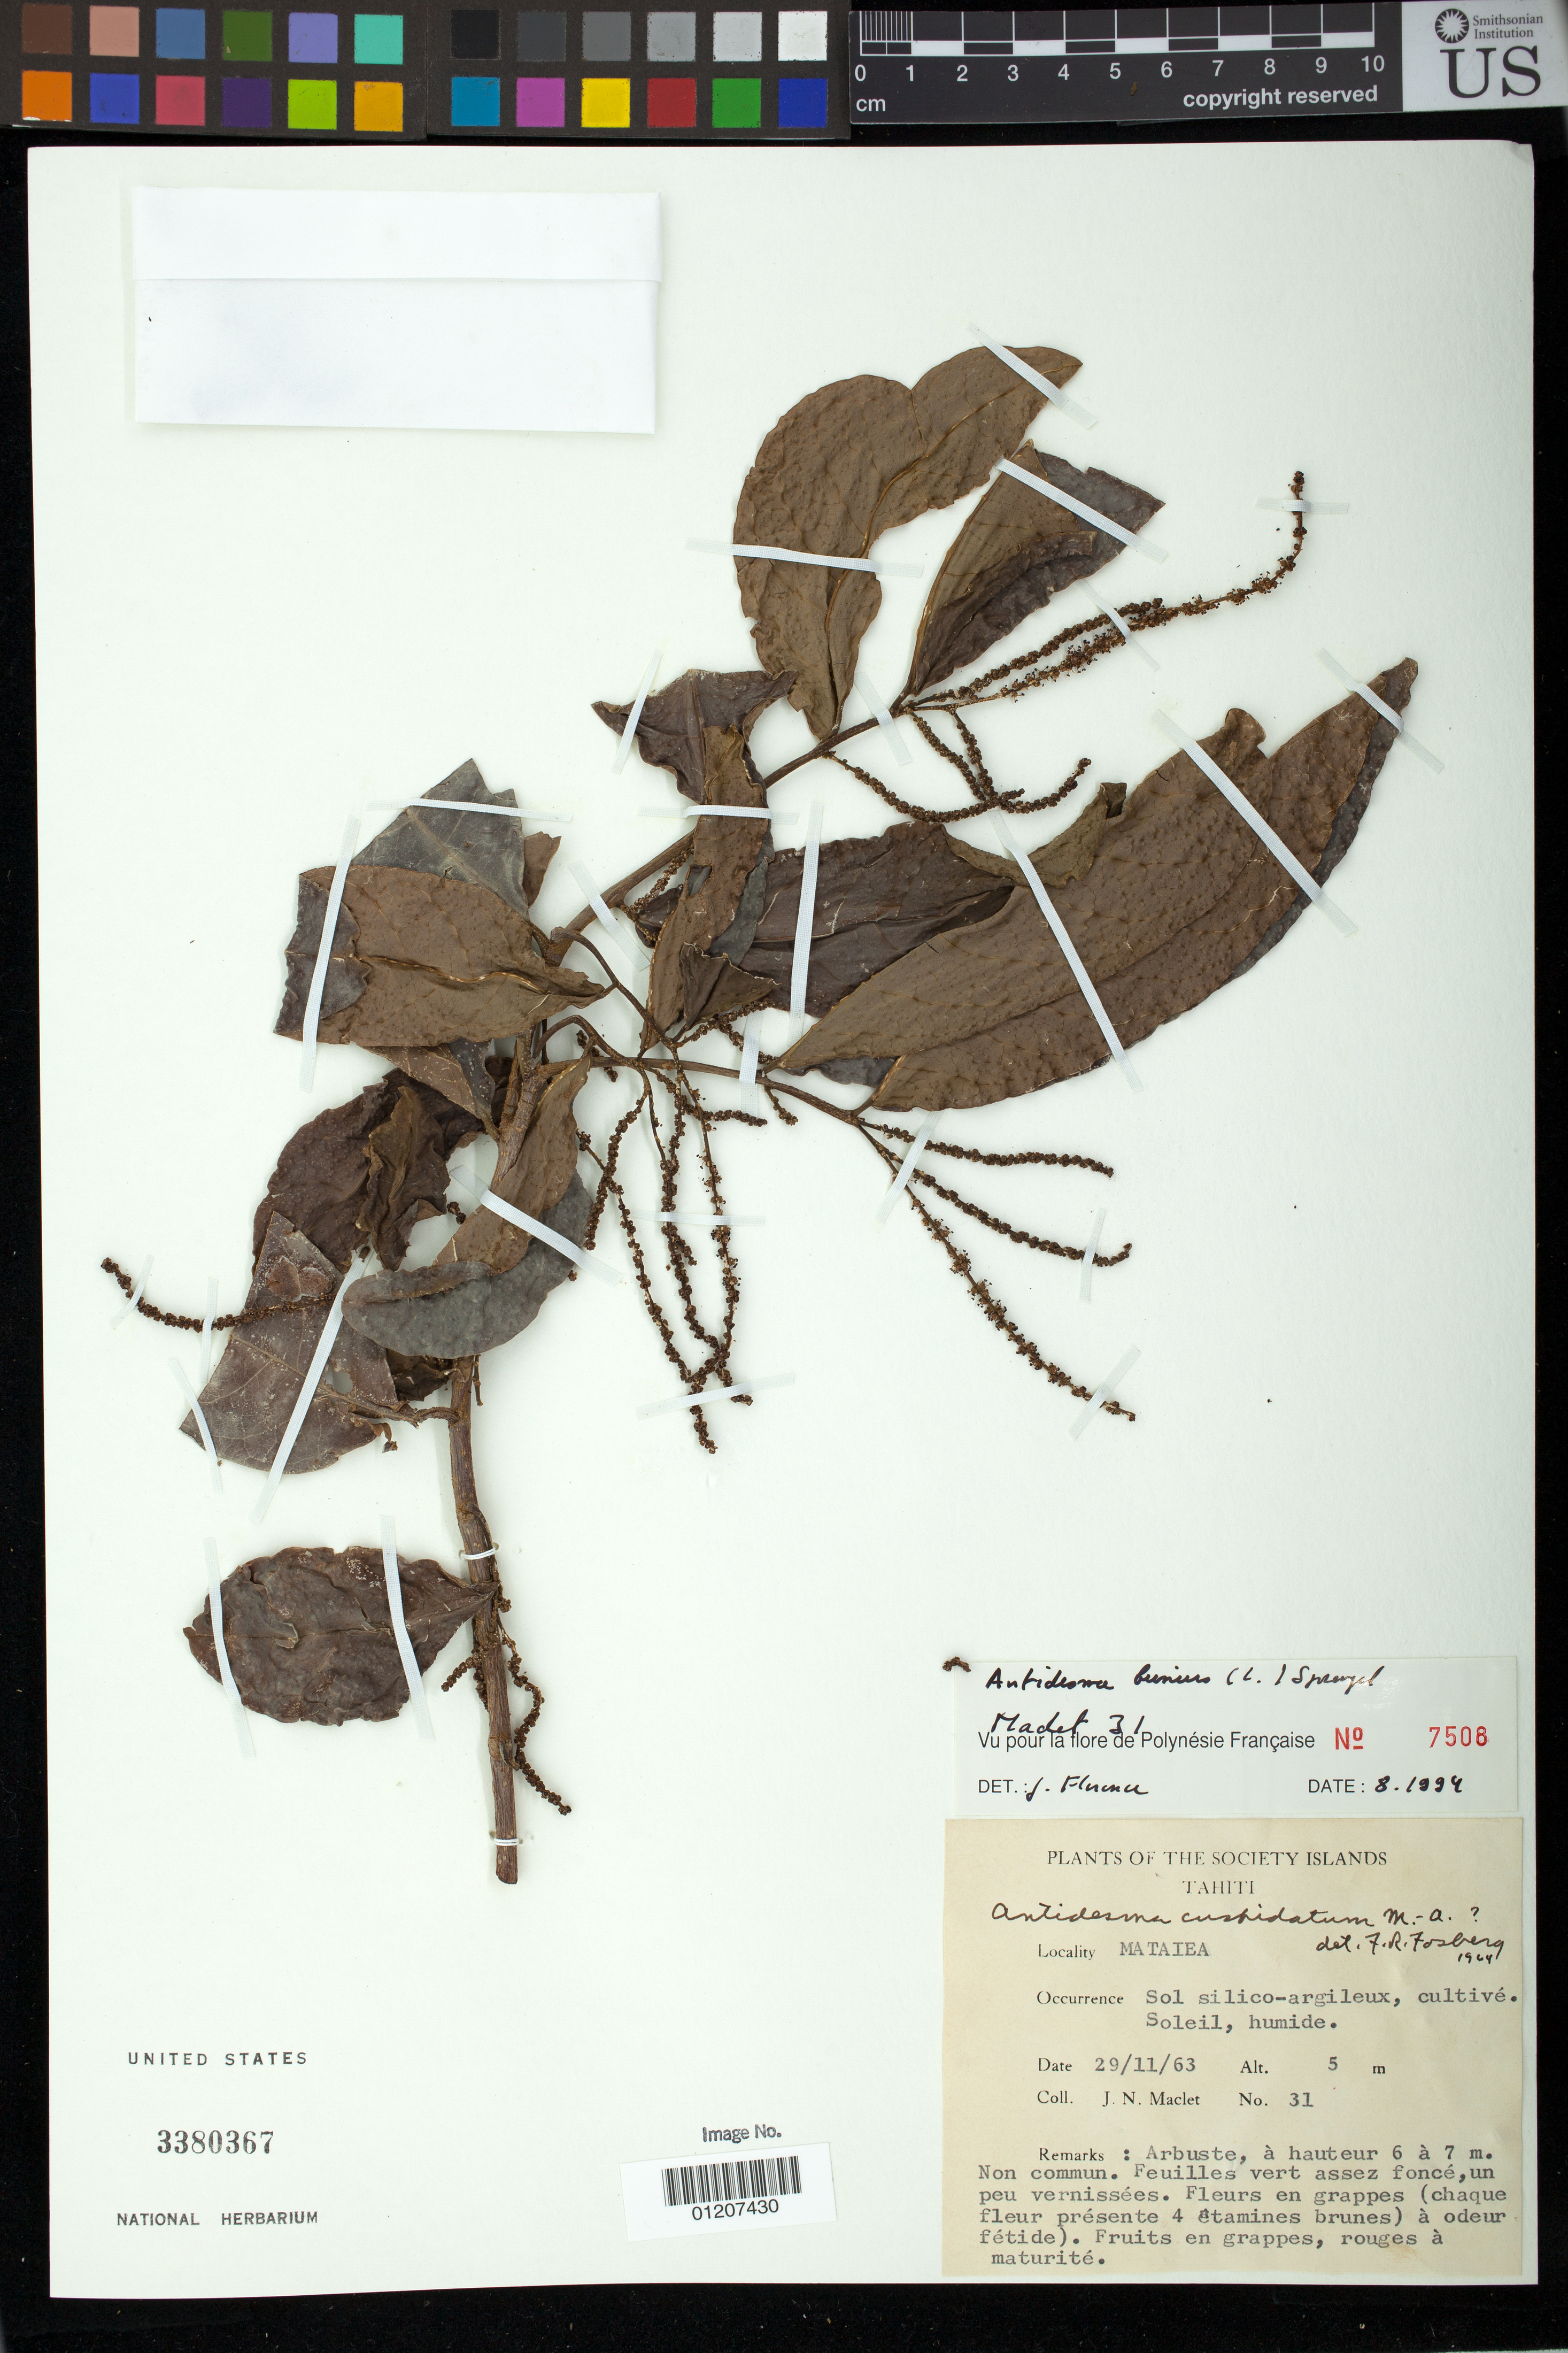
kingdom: Plantae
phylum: Tracheophyta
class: Magnoliopsida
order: Malpighiales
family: Phyllanthaceae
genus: Antidesma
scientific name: Antidesma bunius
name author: (L.) Spreng.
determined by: Florence, J.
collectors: J. Maclet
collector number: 31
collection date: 1963-11-29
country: French Polynesia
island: Tahiti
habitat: Soleil.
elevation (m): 5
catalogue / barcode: US 3380367